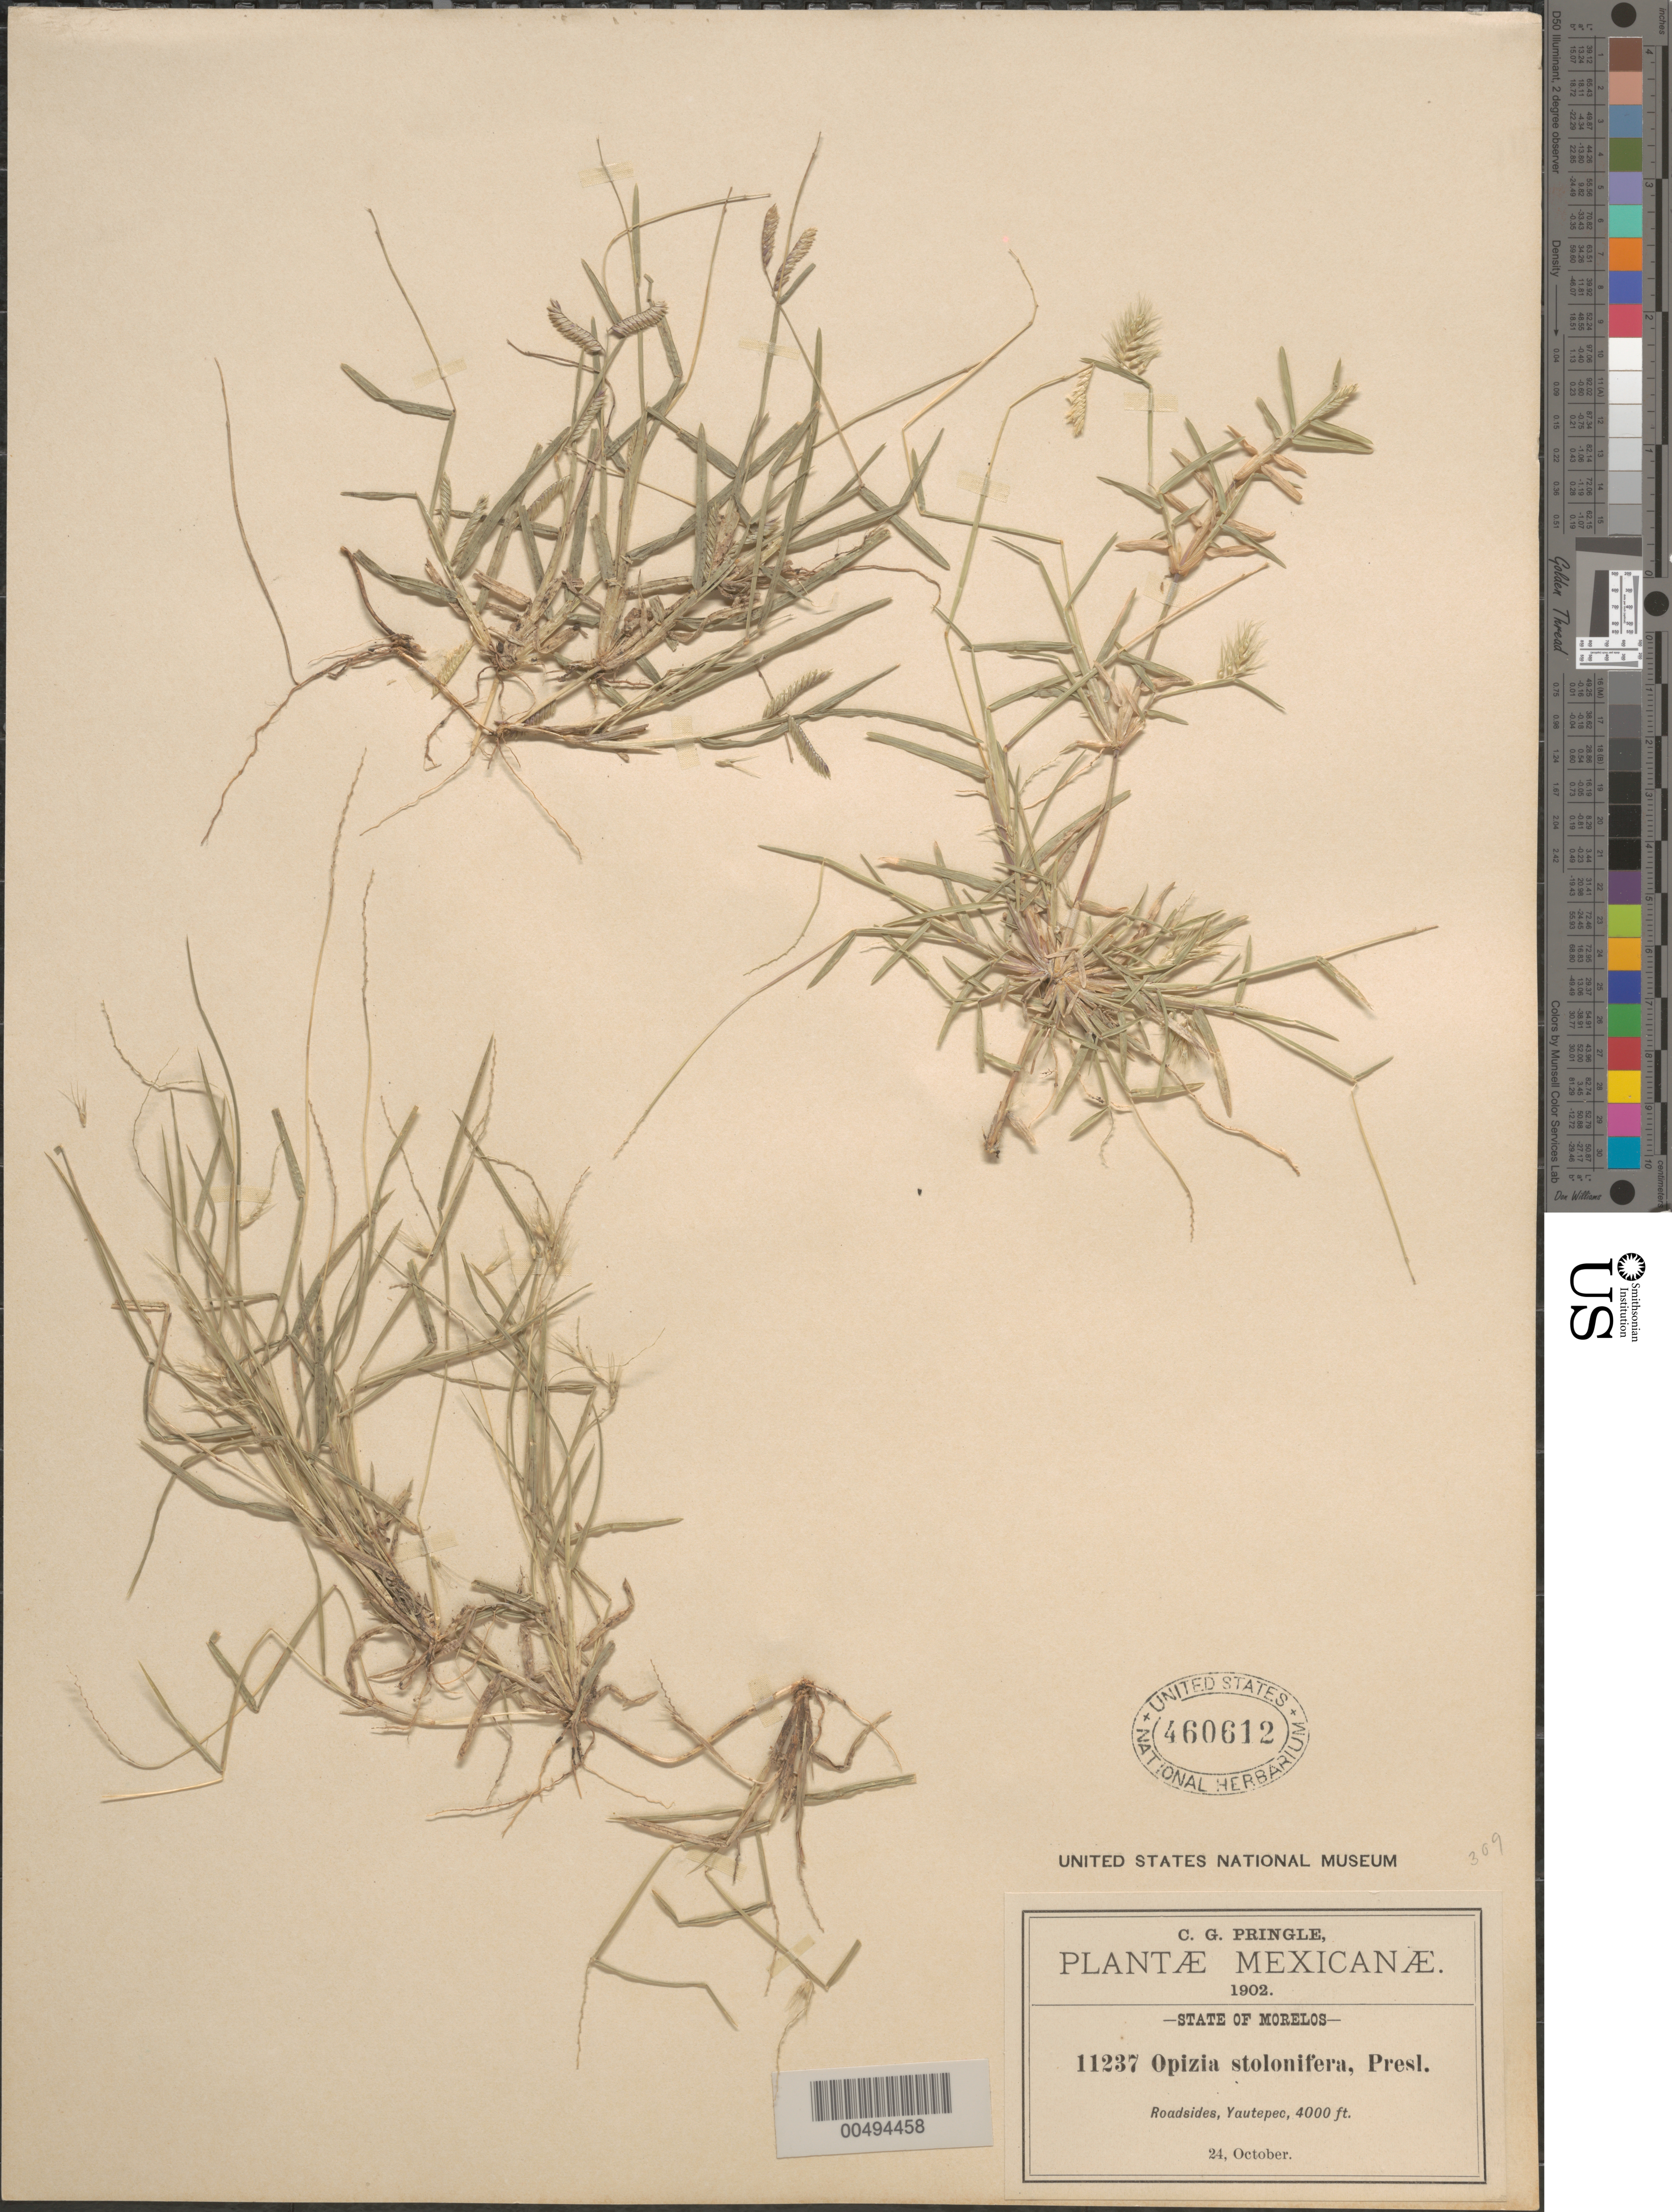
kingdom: Plantae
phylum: Tracheophyta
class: Liliopsida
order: Poales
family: Poaceae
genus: Opizia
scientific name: Opizia stolonifera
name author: J. Presl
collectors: C. G. Pringle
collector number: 11237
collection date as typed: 24 Oct 1902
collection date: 1902-10-24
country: Mexico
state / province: Morelos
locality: Yautepec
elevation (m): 1219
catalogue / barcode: US 460612